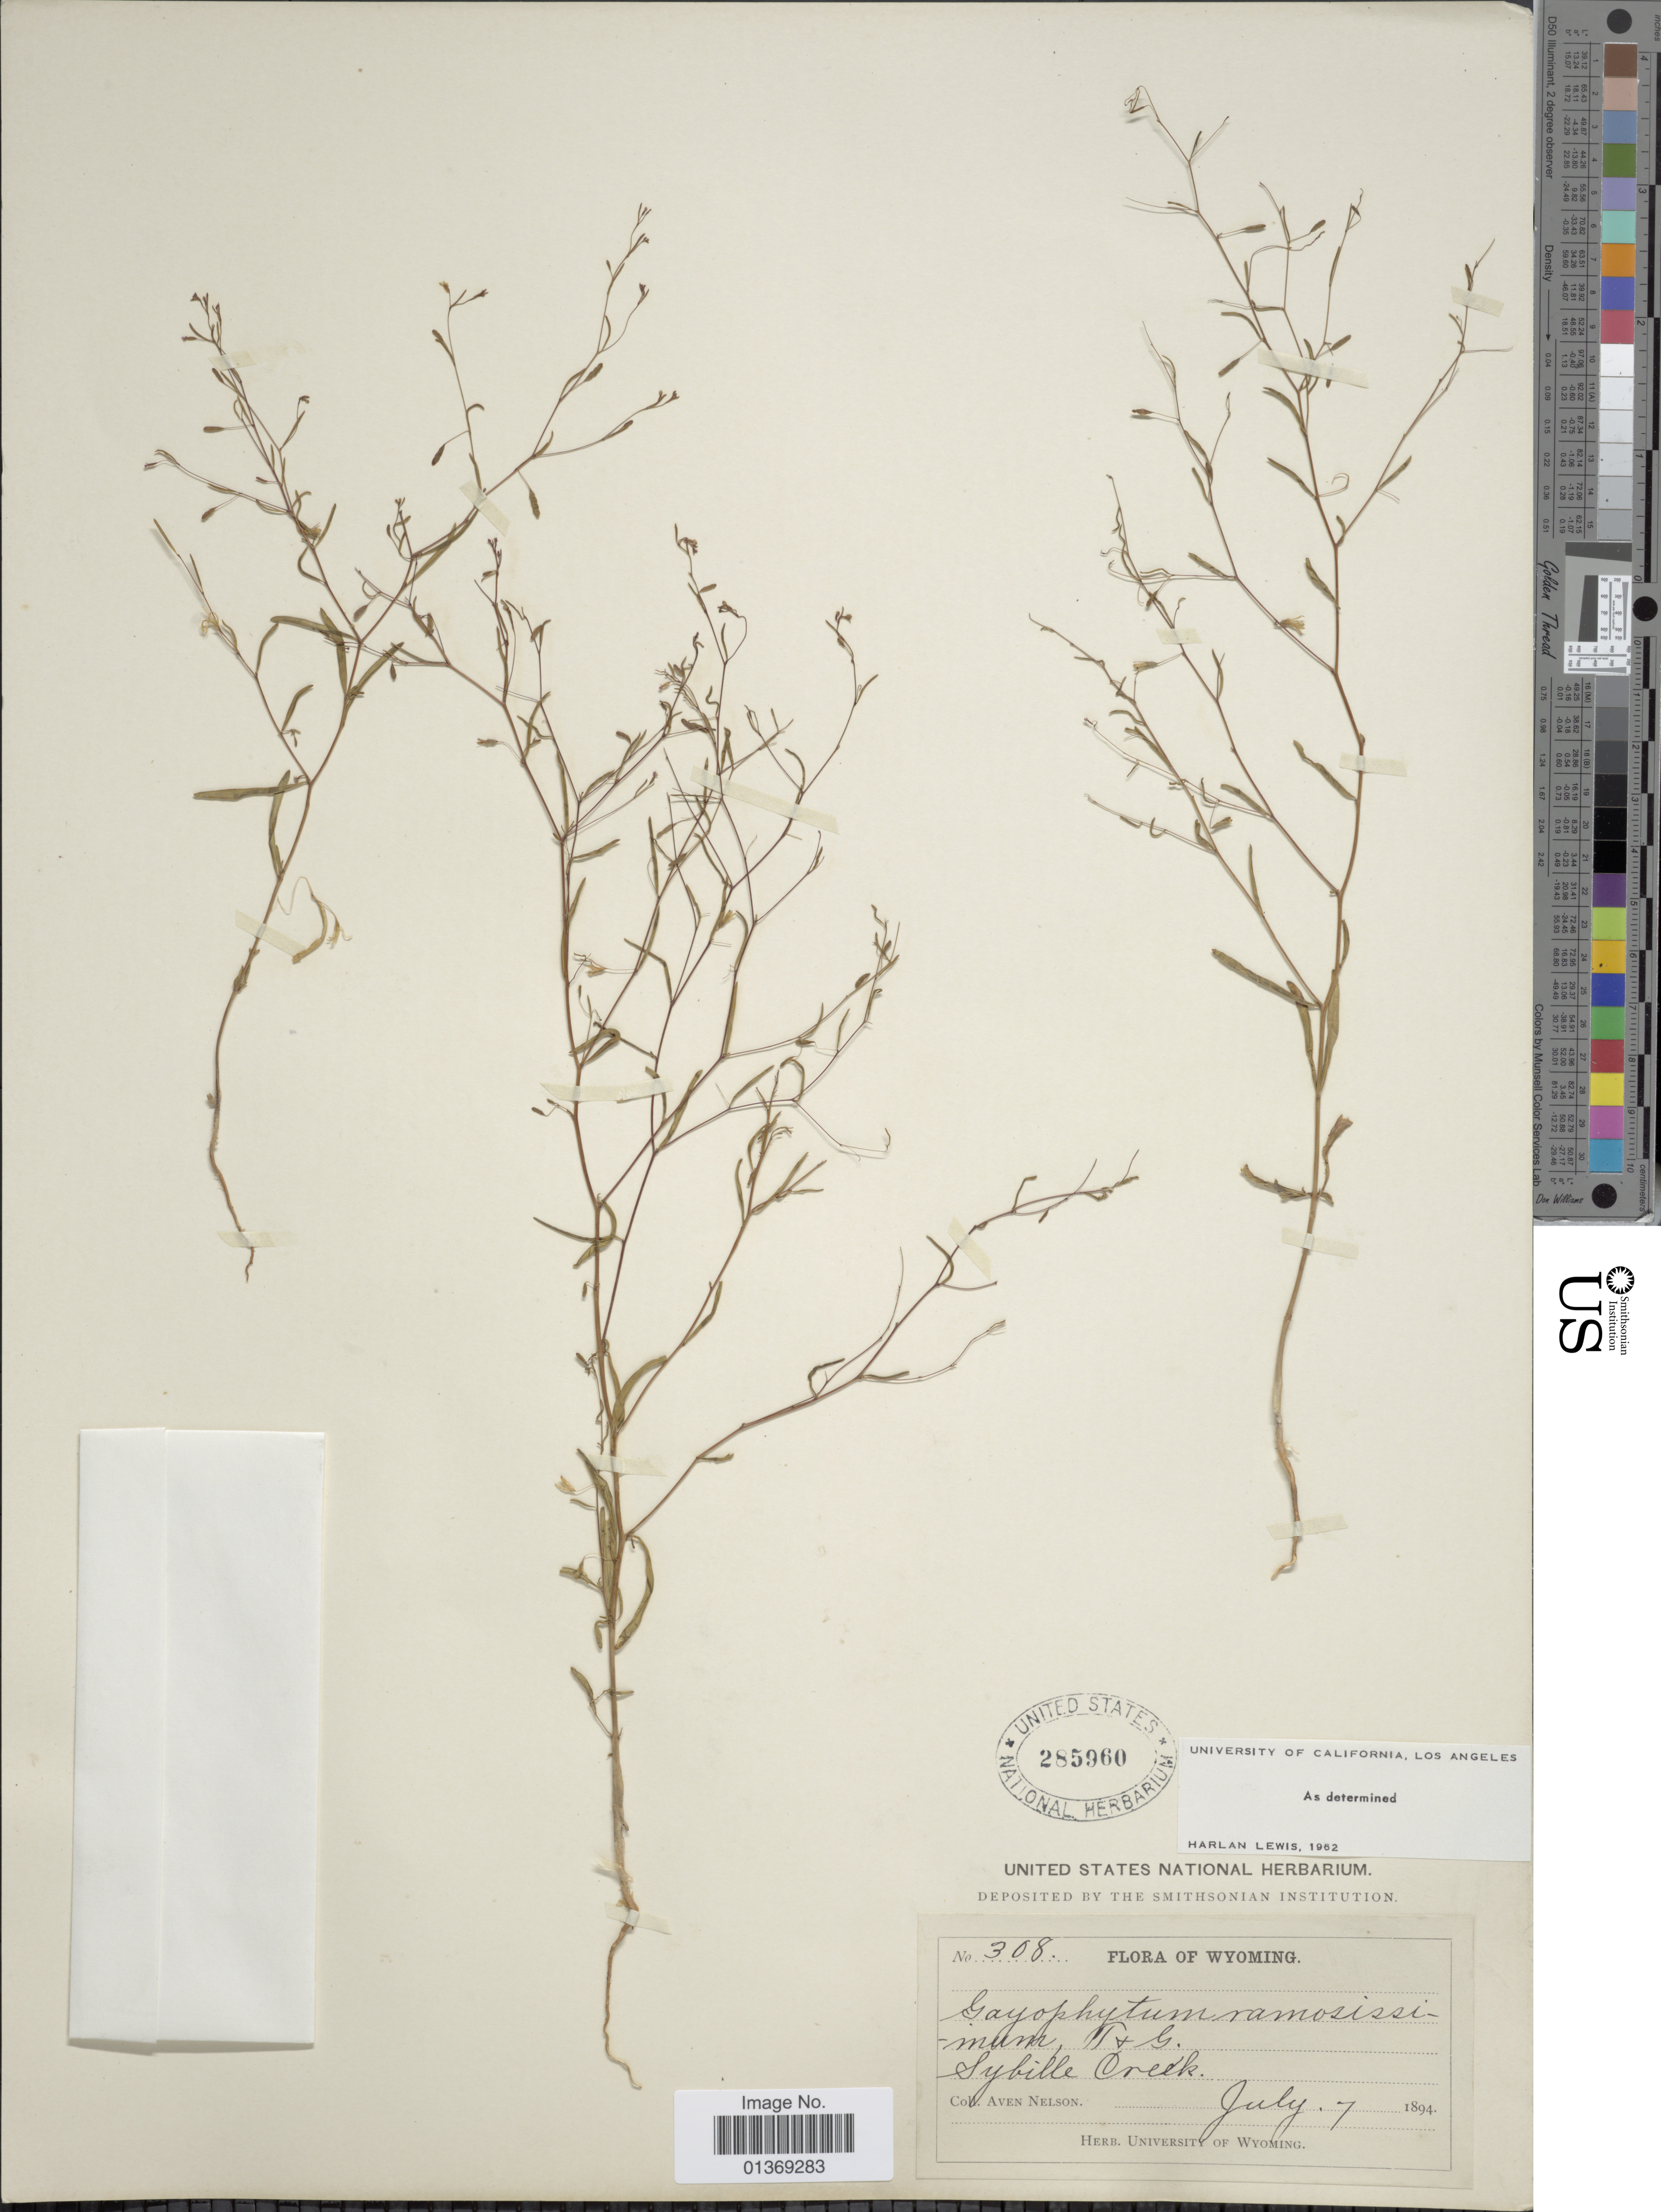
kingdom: Plantae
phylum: Tracheophyta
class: Magnoliopsida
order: Myrtales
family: Onagraceae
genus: Gayophytum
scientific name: Gayophytum ramosissimum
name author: Torr. & A. Gray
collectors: A. Nelson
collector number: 308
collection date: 1894-07-07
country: United States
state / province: Wyoming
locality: Sybille Creek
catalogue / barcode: US 285960